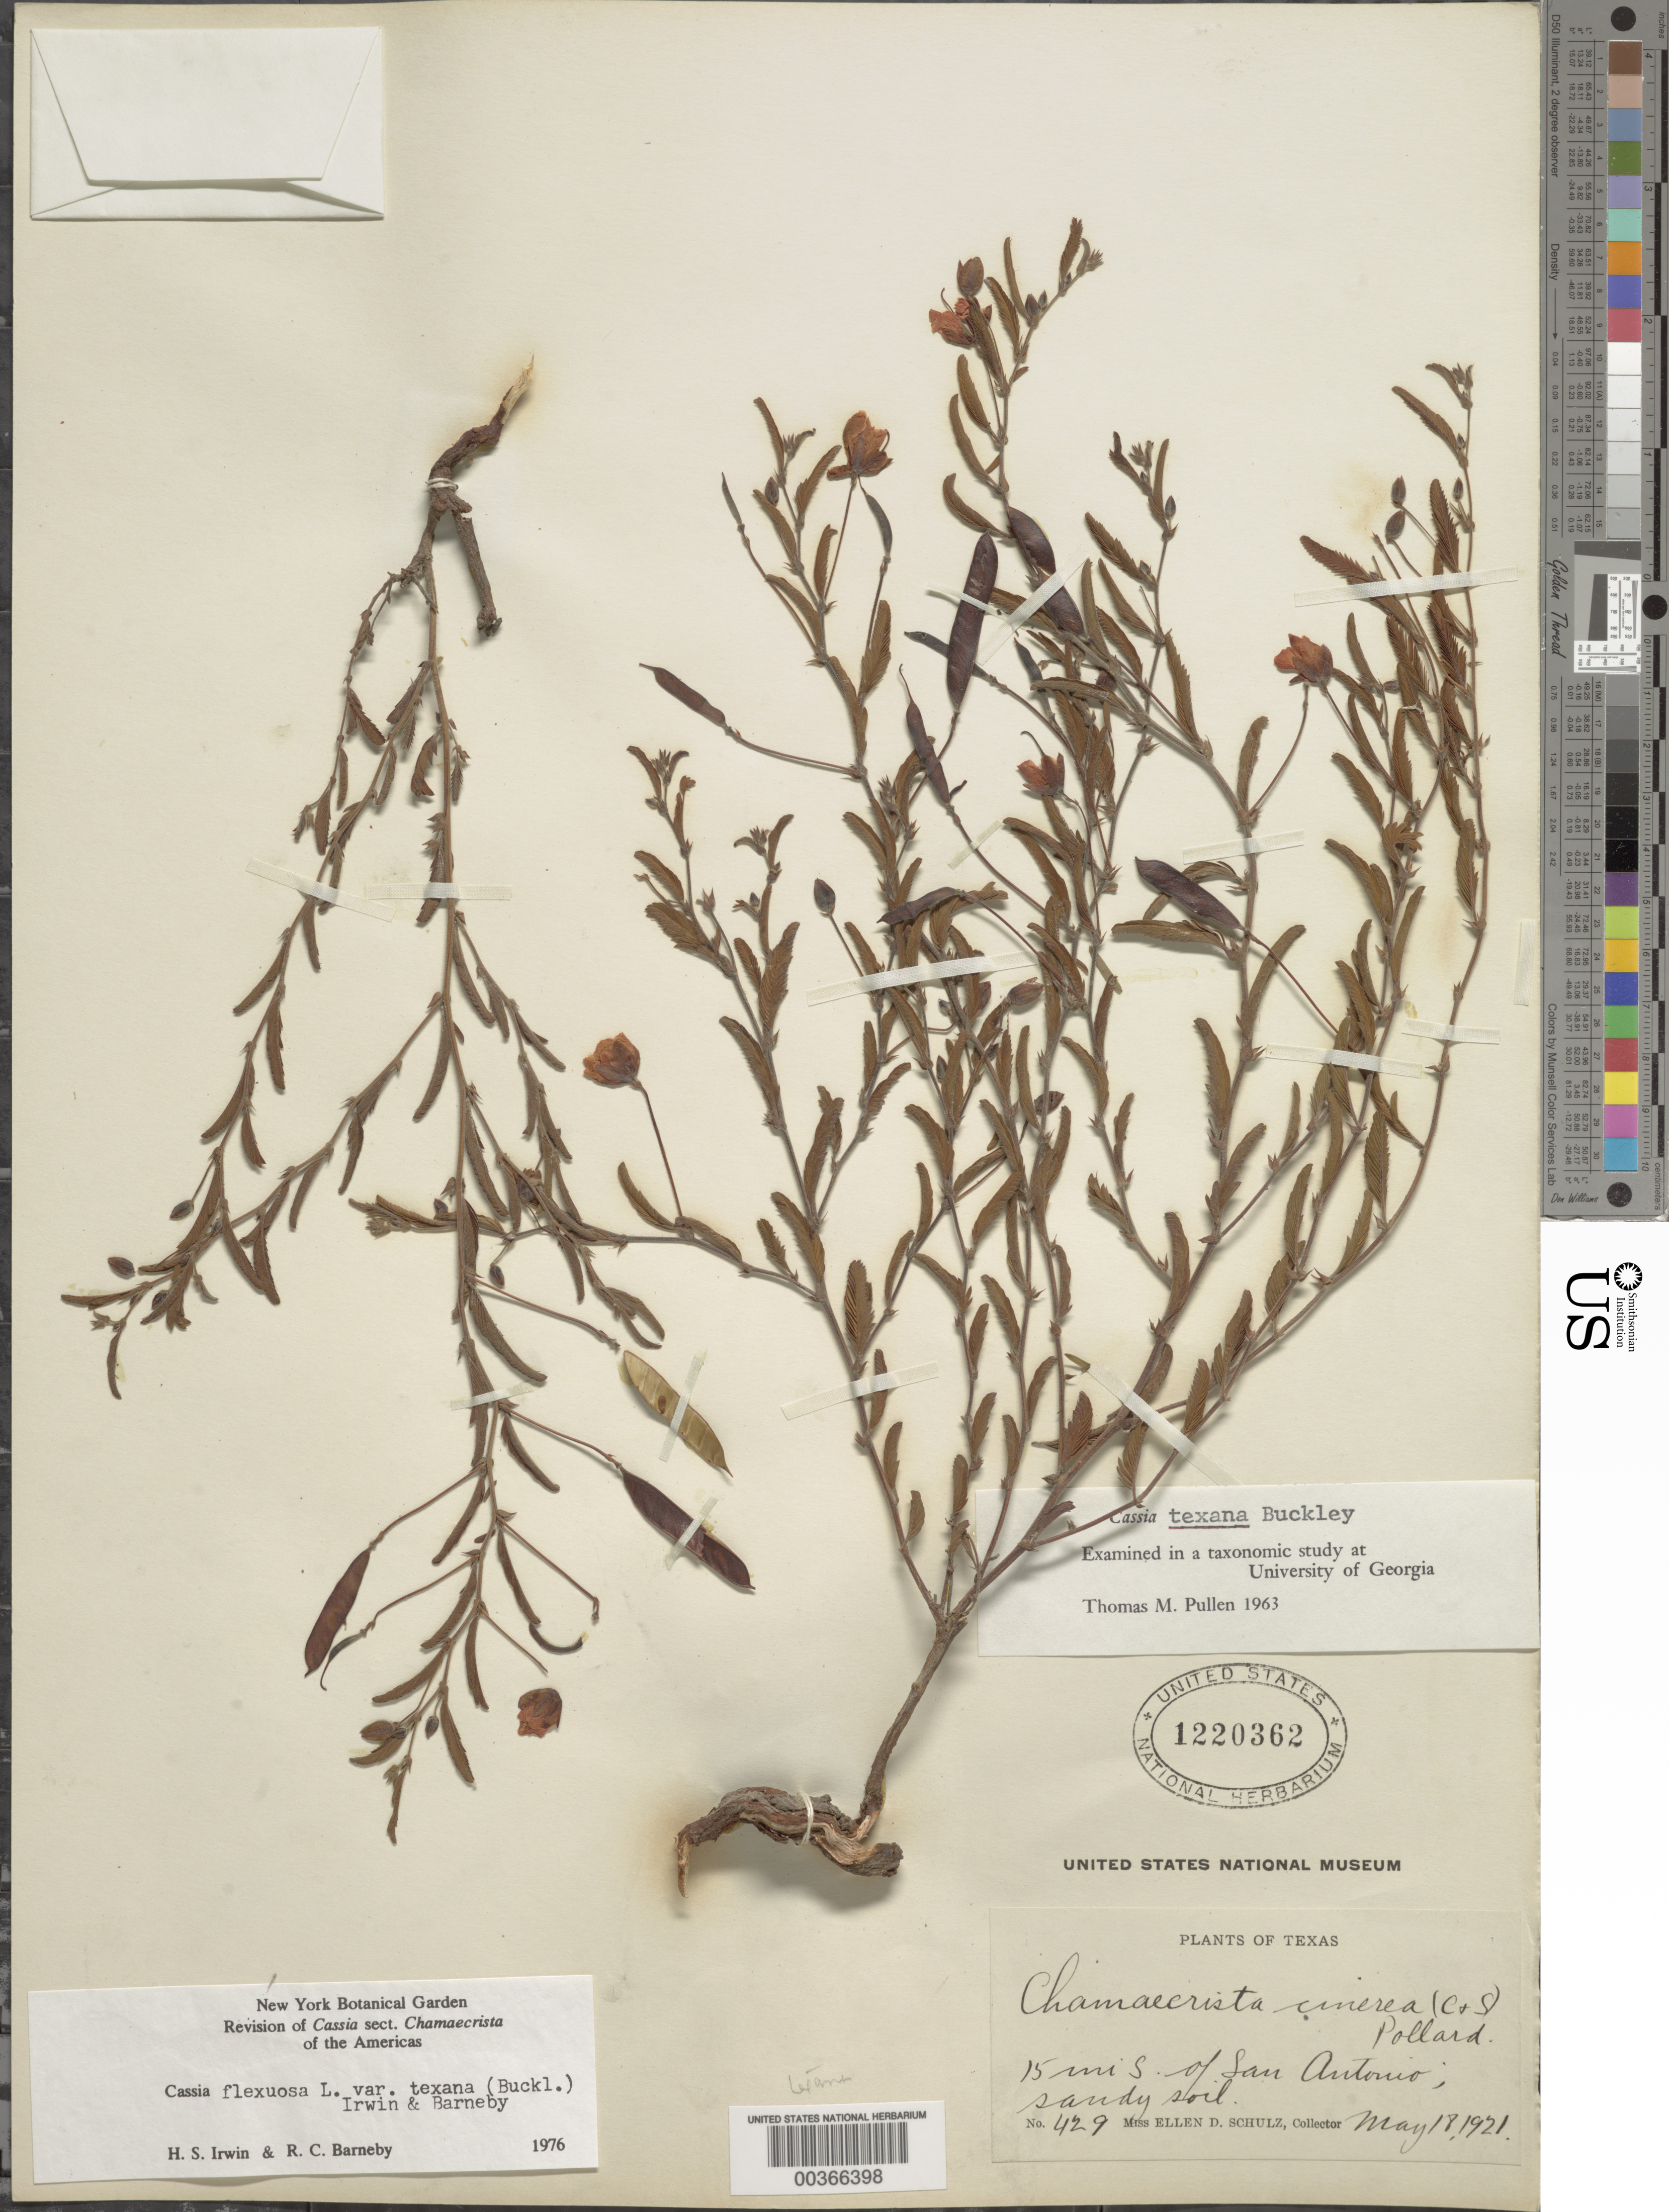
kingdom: Plantae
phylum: Tracheophyta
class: Magnoliopsida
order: Fabales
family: Fabaceae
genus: Chamaecrista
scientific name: Chamaecrista flexuosa var. texana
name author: (Buckley) H.S. Irwin & Barneby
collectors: E. D. Schulz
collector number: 429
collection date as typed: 18 May 1921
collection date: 1921-05-18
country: United States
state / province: Texas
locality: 15 mi. s of san antonio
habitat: Sandy soil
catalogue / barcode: US 1220362